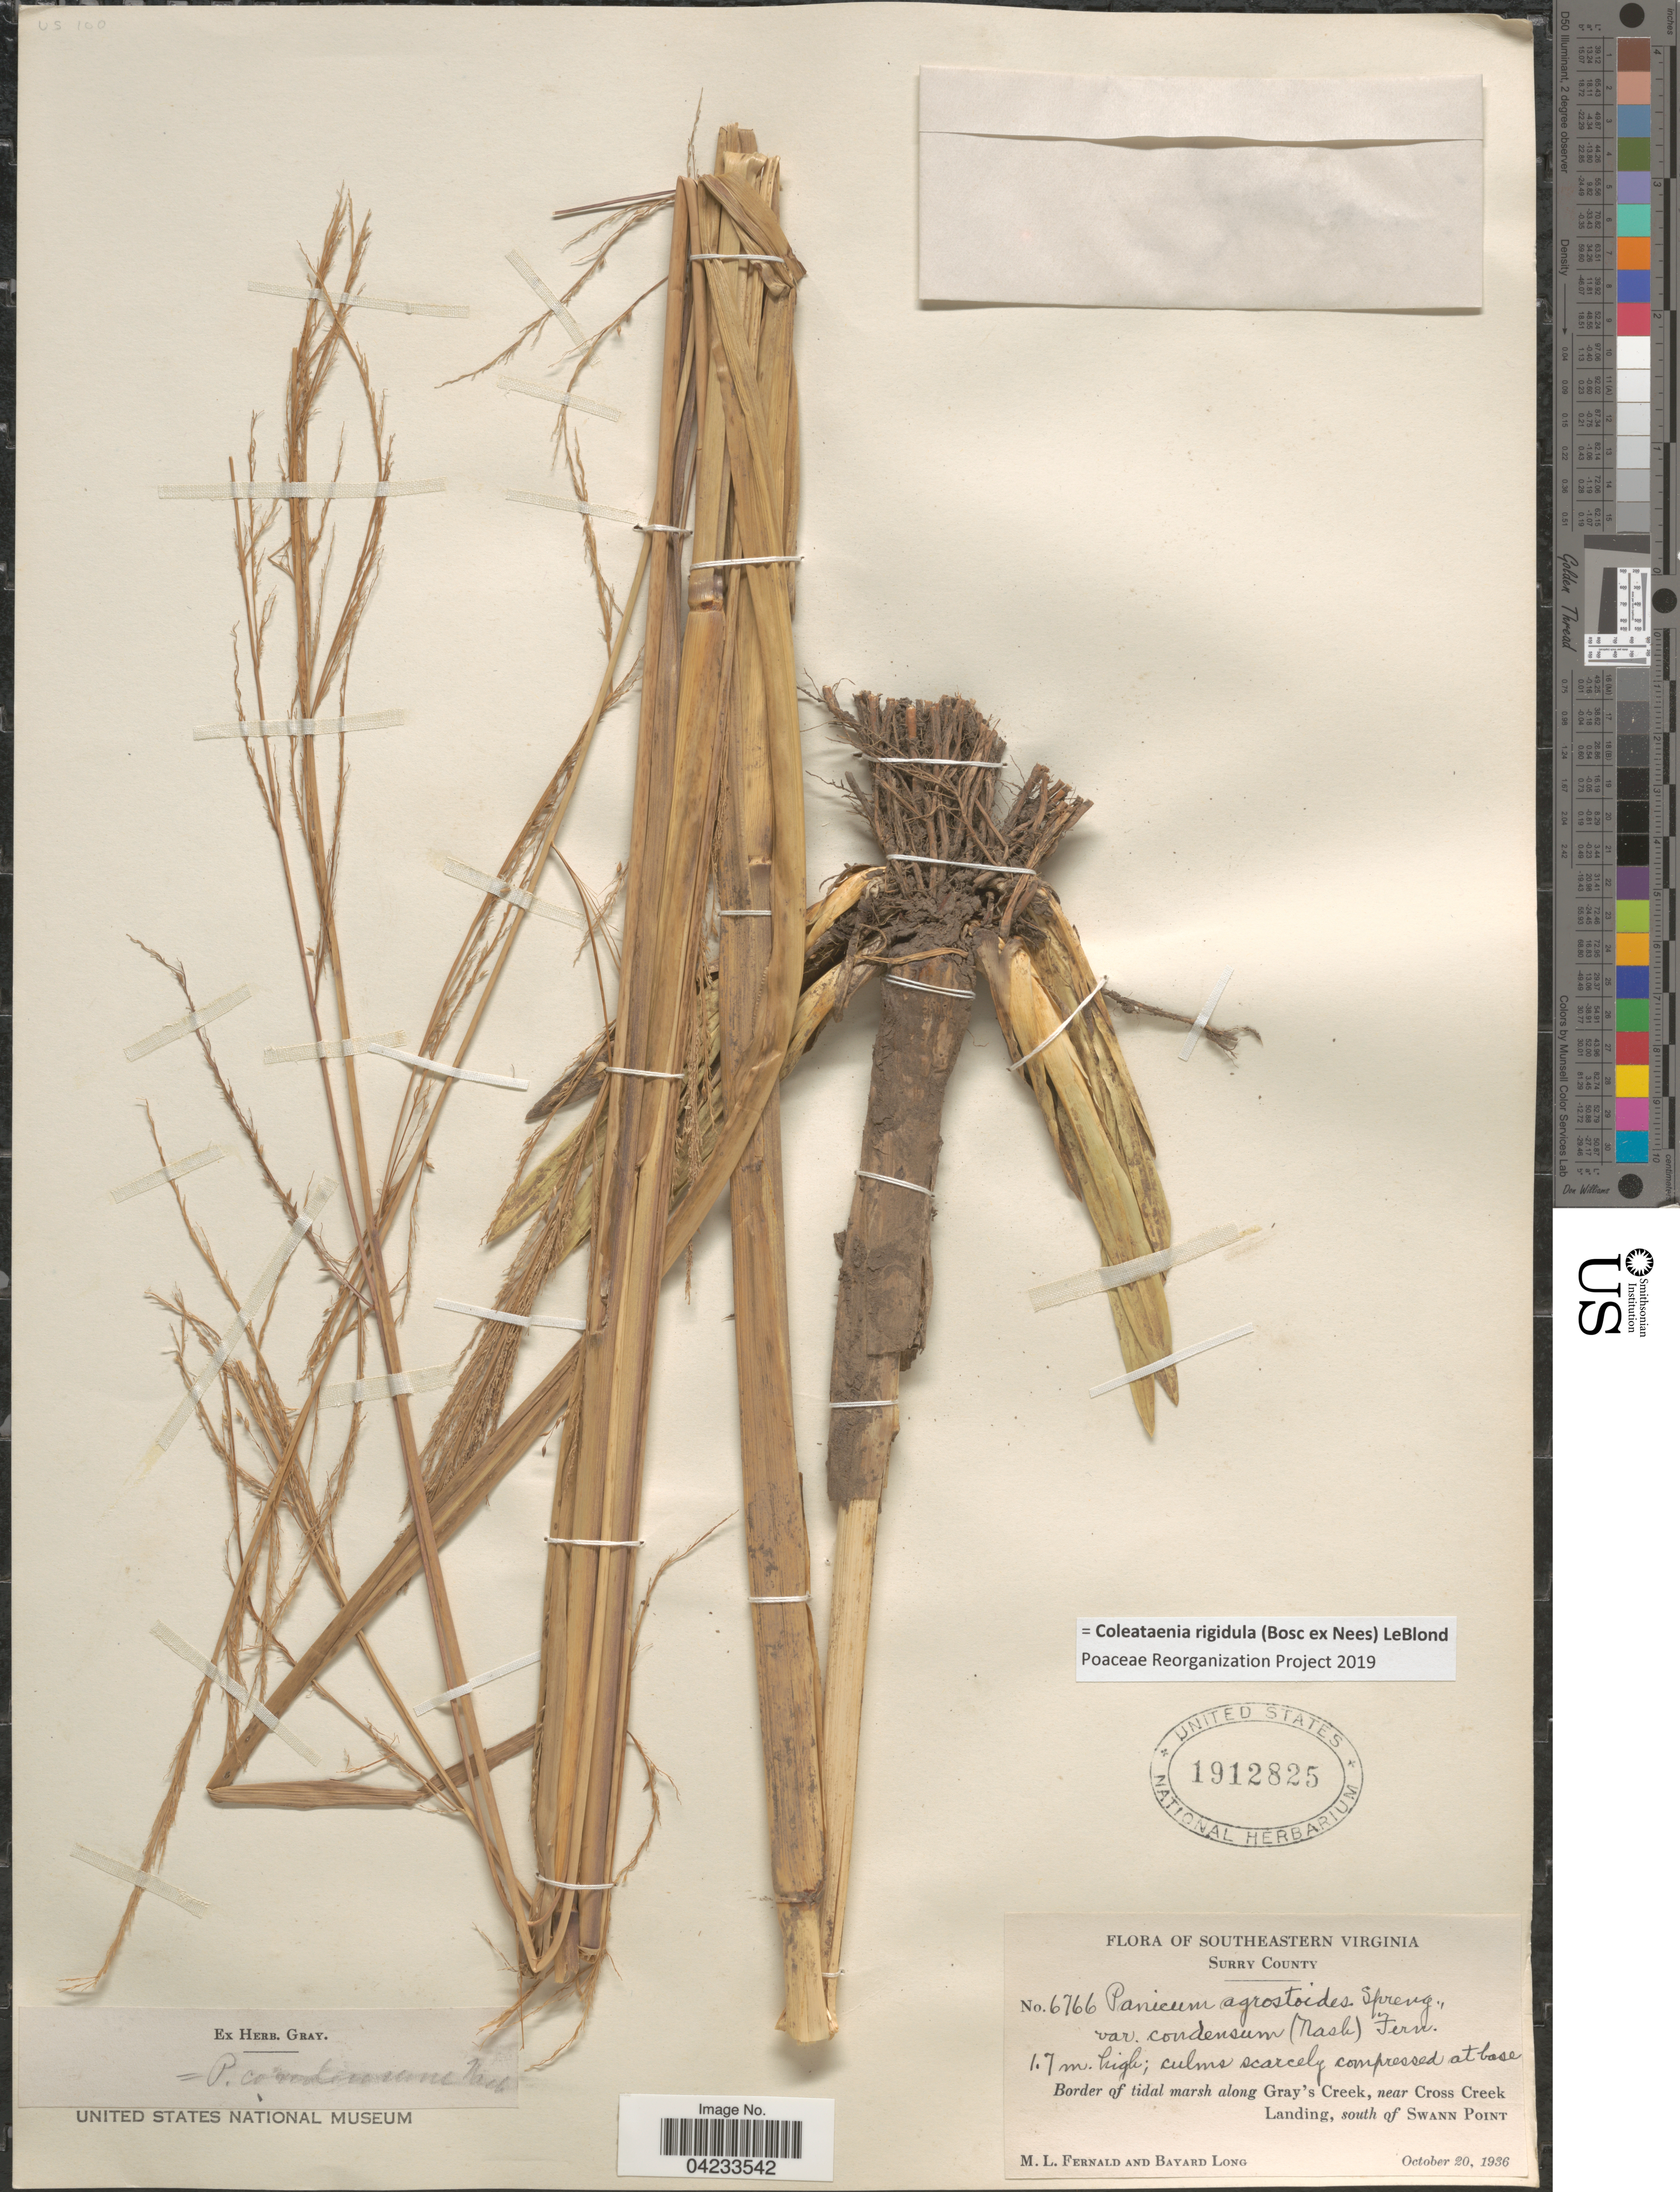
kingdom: Plantae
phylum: Tracheophyta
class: Liliopsida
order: Poales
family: Poaceae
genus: Coleataenia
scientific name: Coleataenia rigidula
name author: (Bosc ex Nees) LeBlond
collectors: M. L. Fernald & B. Long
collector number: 6766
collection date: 1936-10-20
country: United States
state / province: Virginia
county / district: Surry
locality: Southeastern Virginia. Surry County. Border of tidal marsh along Gray's Creek, near Cross Creek Landing, south of Swann Point.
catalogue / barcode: US 1912825